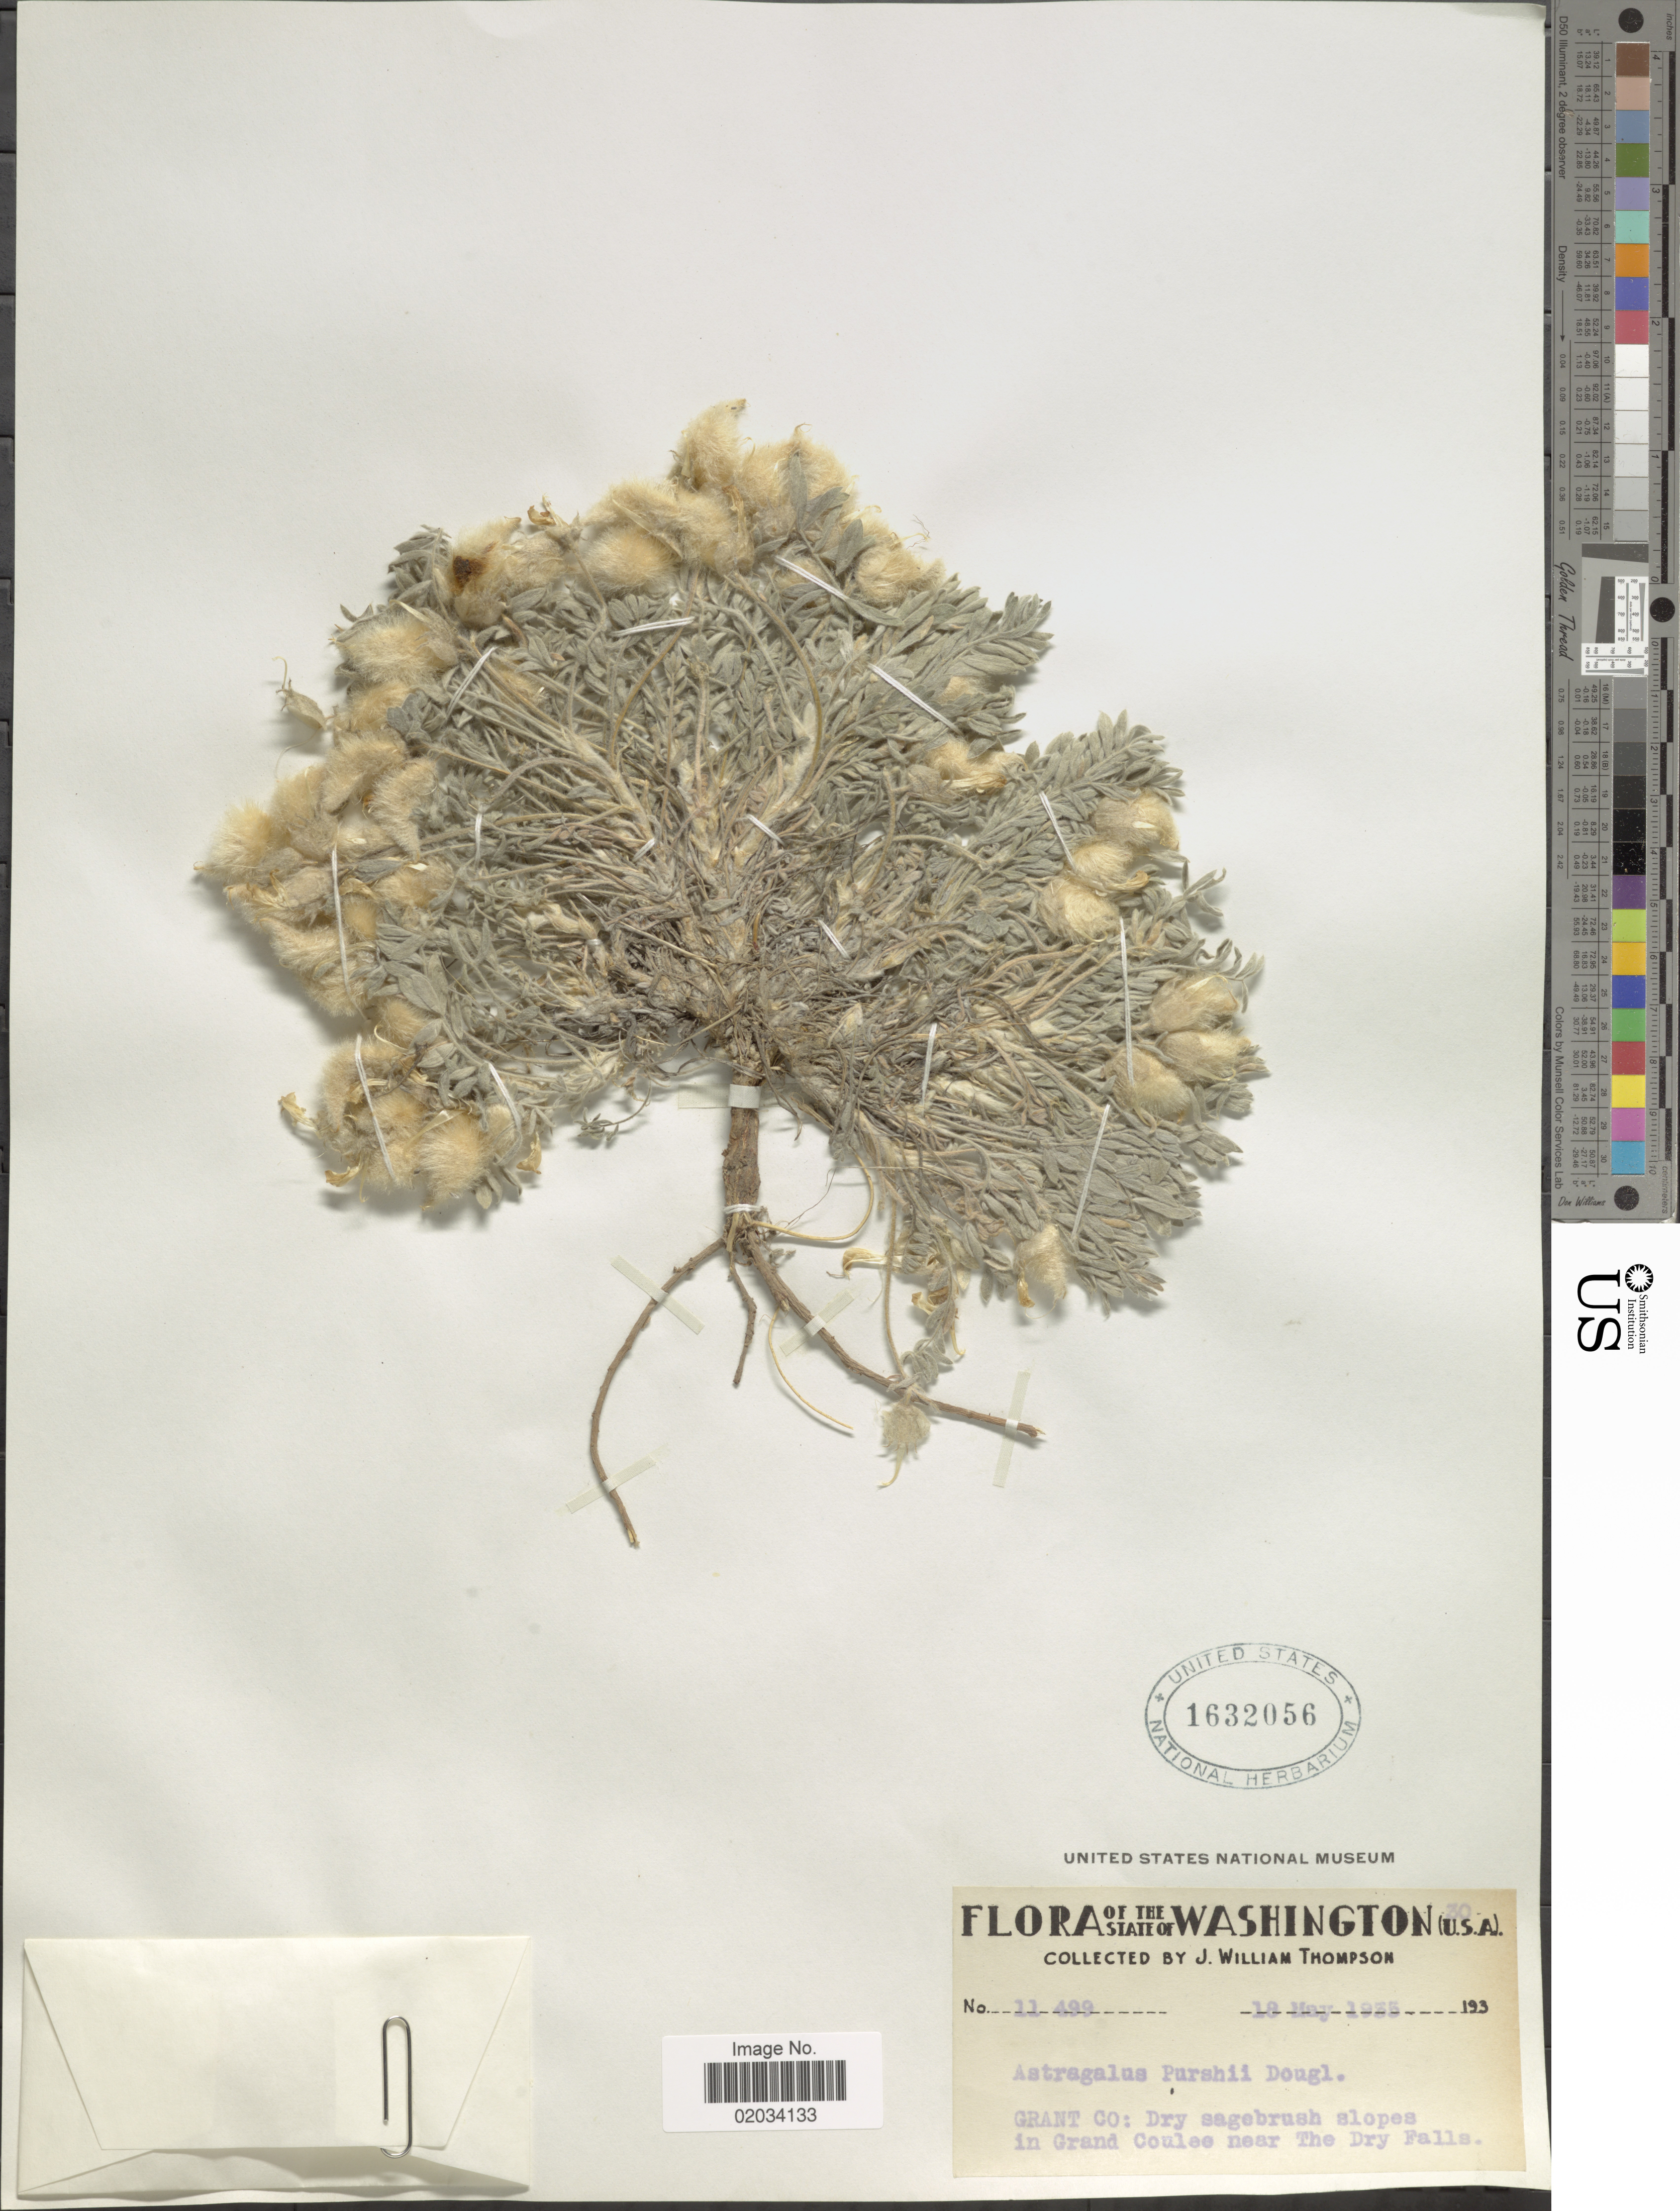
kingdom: Plantae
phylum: Tracheophyta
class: Magnoliopsida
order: Fabales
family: Fabaceae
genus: Astragalus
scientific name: Astragalus purshii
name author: Douglas ex Hook.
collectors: J. W. Thompson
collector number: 11499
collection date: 1935-05-18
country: United States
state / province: Washington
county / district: Grant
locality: The State of Washington, Grant Co: Dry sagebrush slopes in Grand Coulee near The Dry Falls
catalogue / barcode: US 1632056